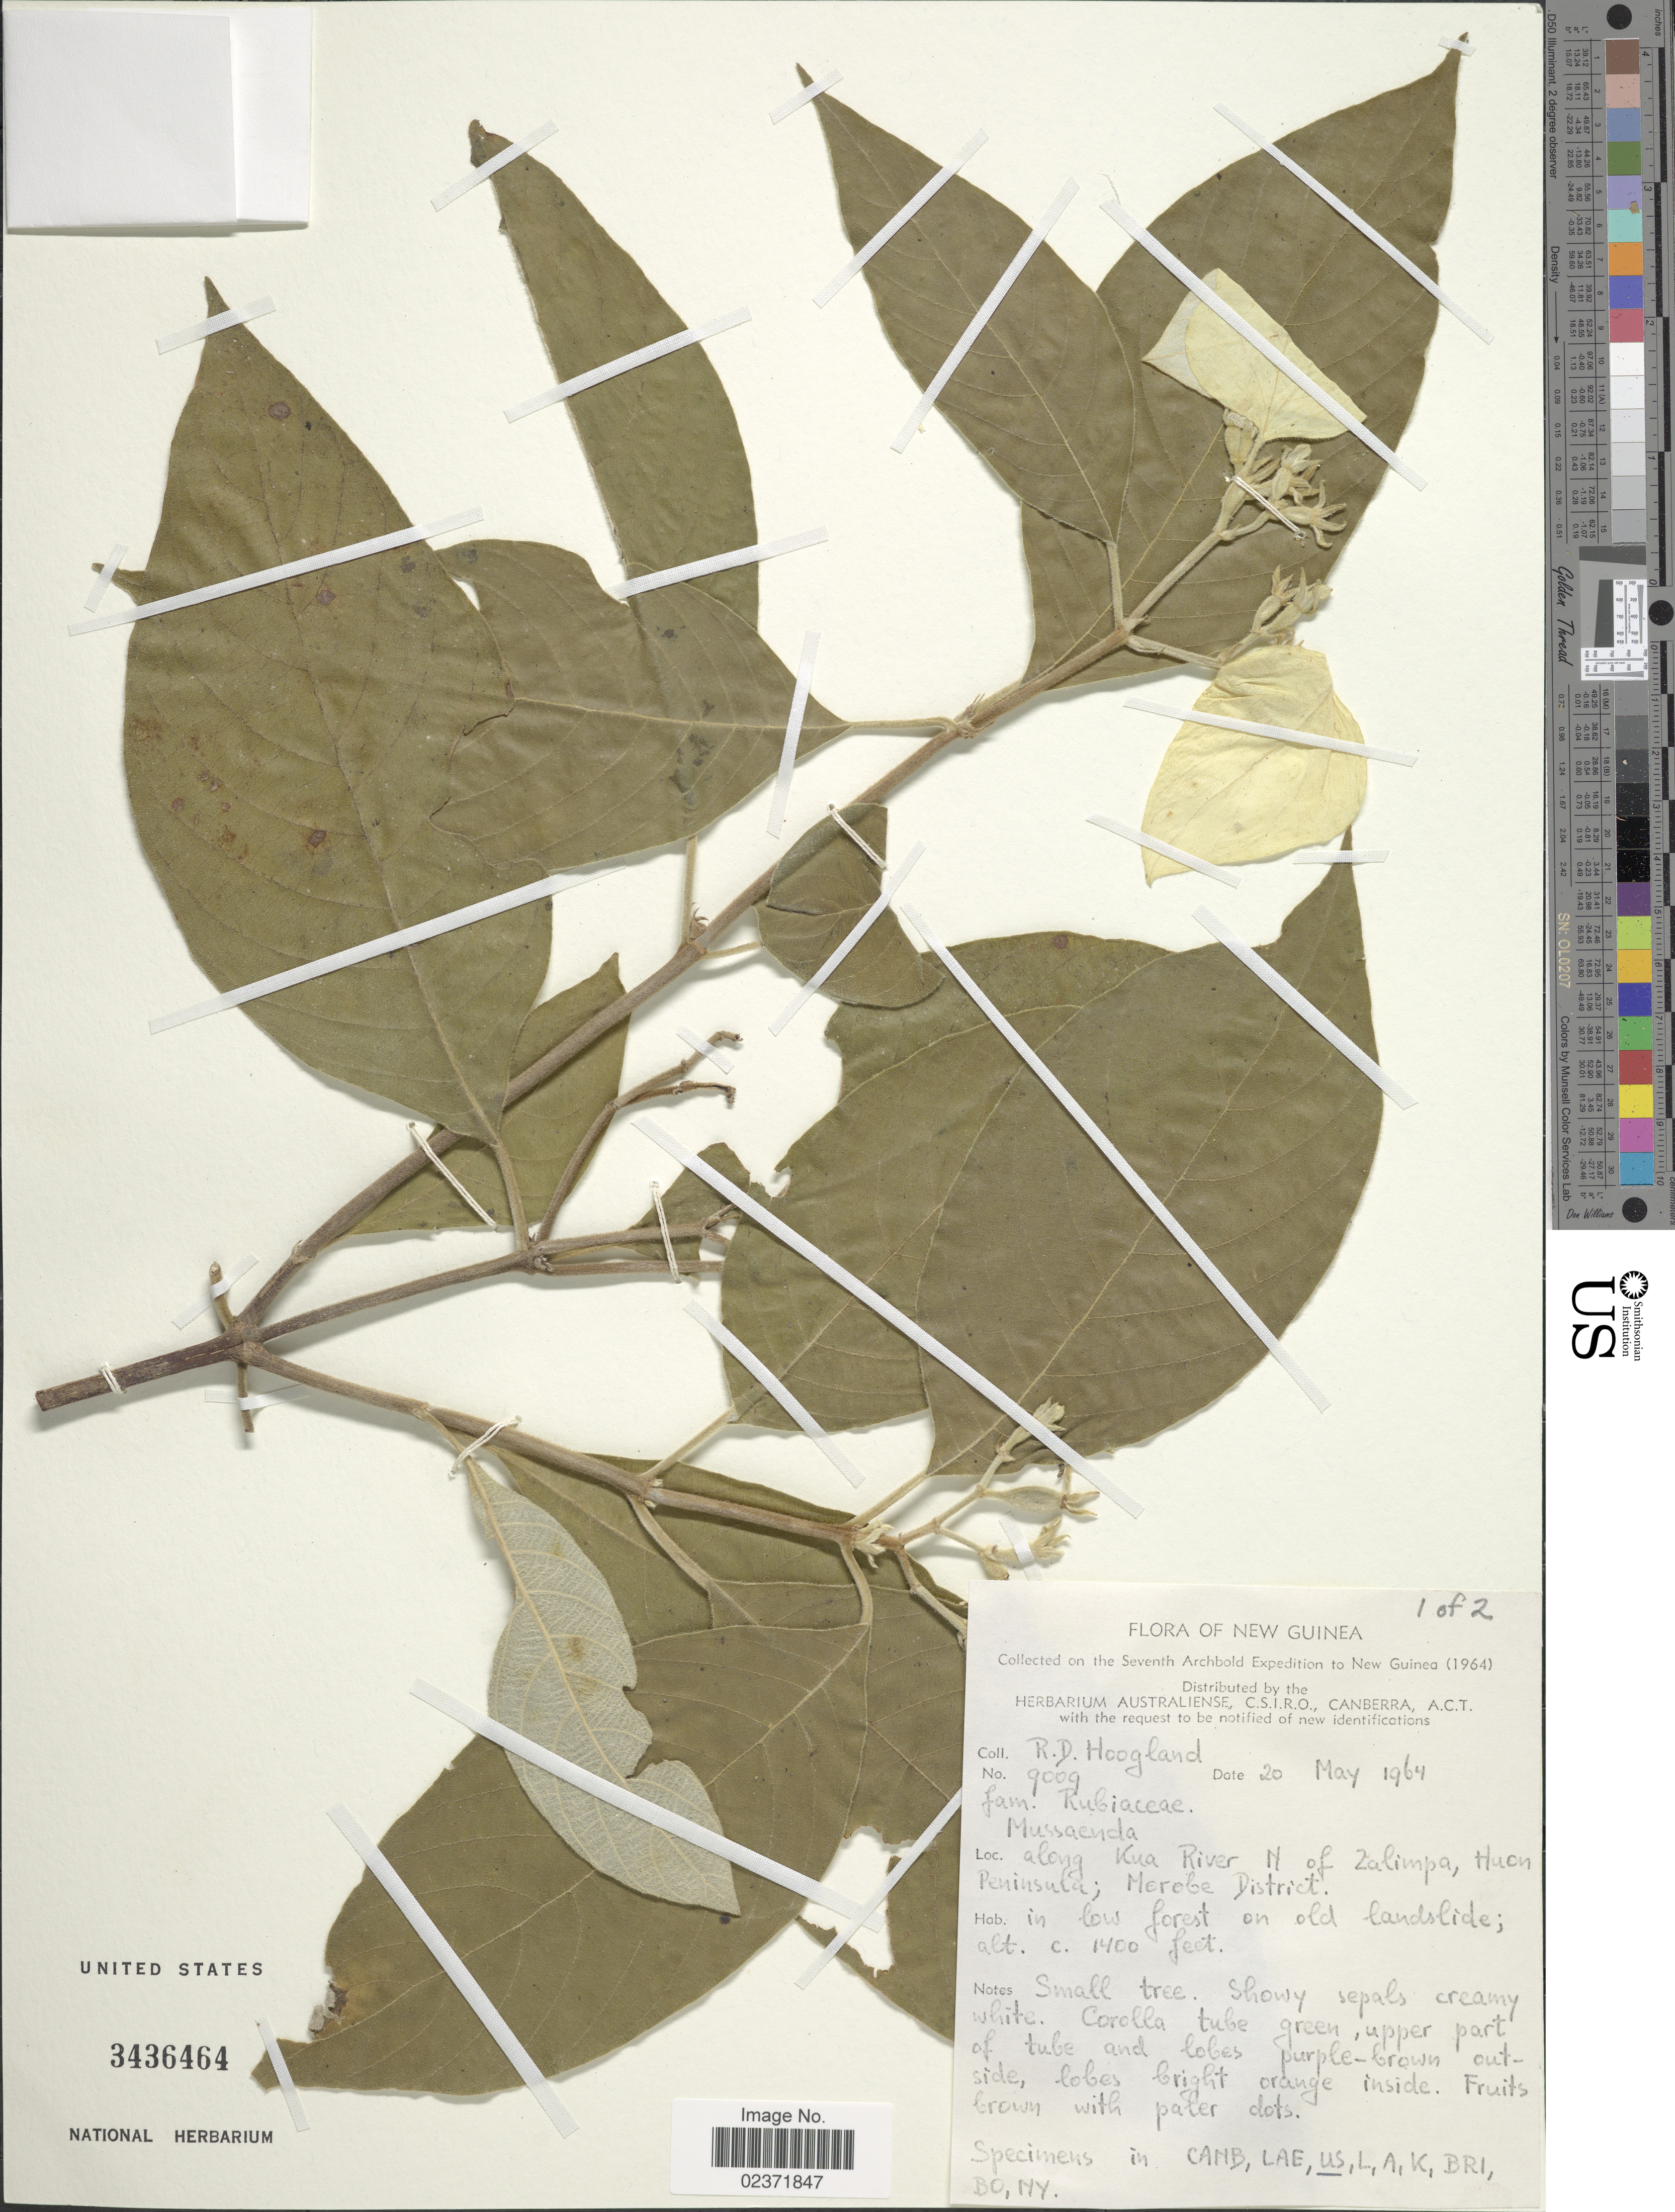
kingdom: Plantae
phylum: Tracheophyta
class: Magnoliopsida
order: Gentianales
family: Rubiaceae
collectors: R. D. Hoogland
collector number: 9009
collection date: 1964-05-20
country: Papua New Guinea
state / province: Morobe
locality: New Guinea, Along Kua River N of Zalimpa, Huon Peninsula; Morobe District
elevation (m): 427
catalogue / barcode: US 3436464